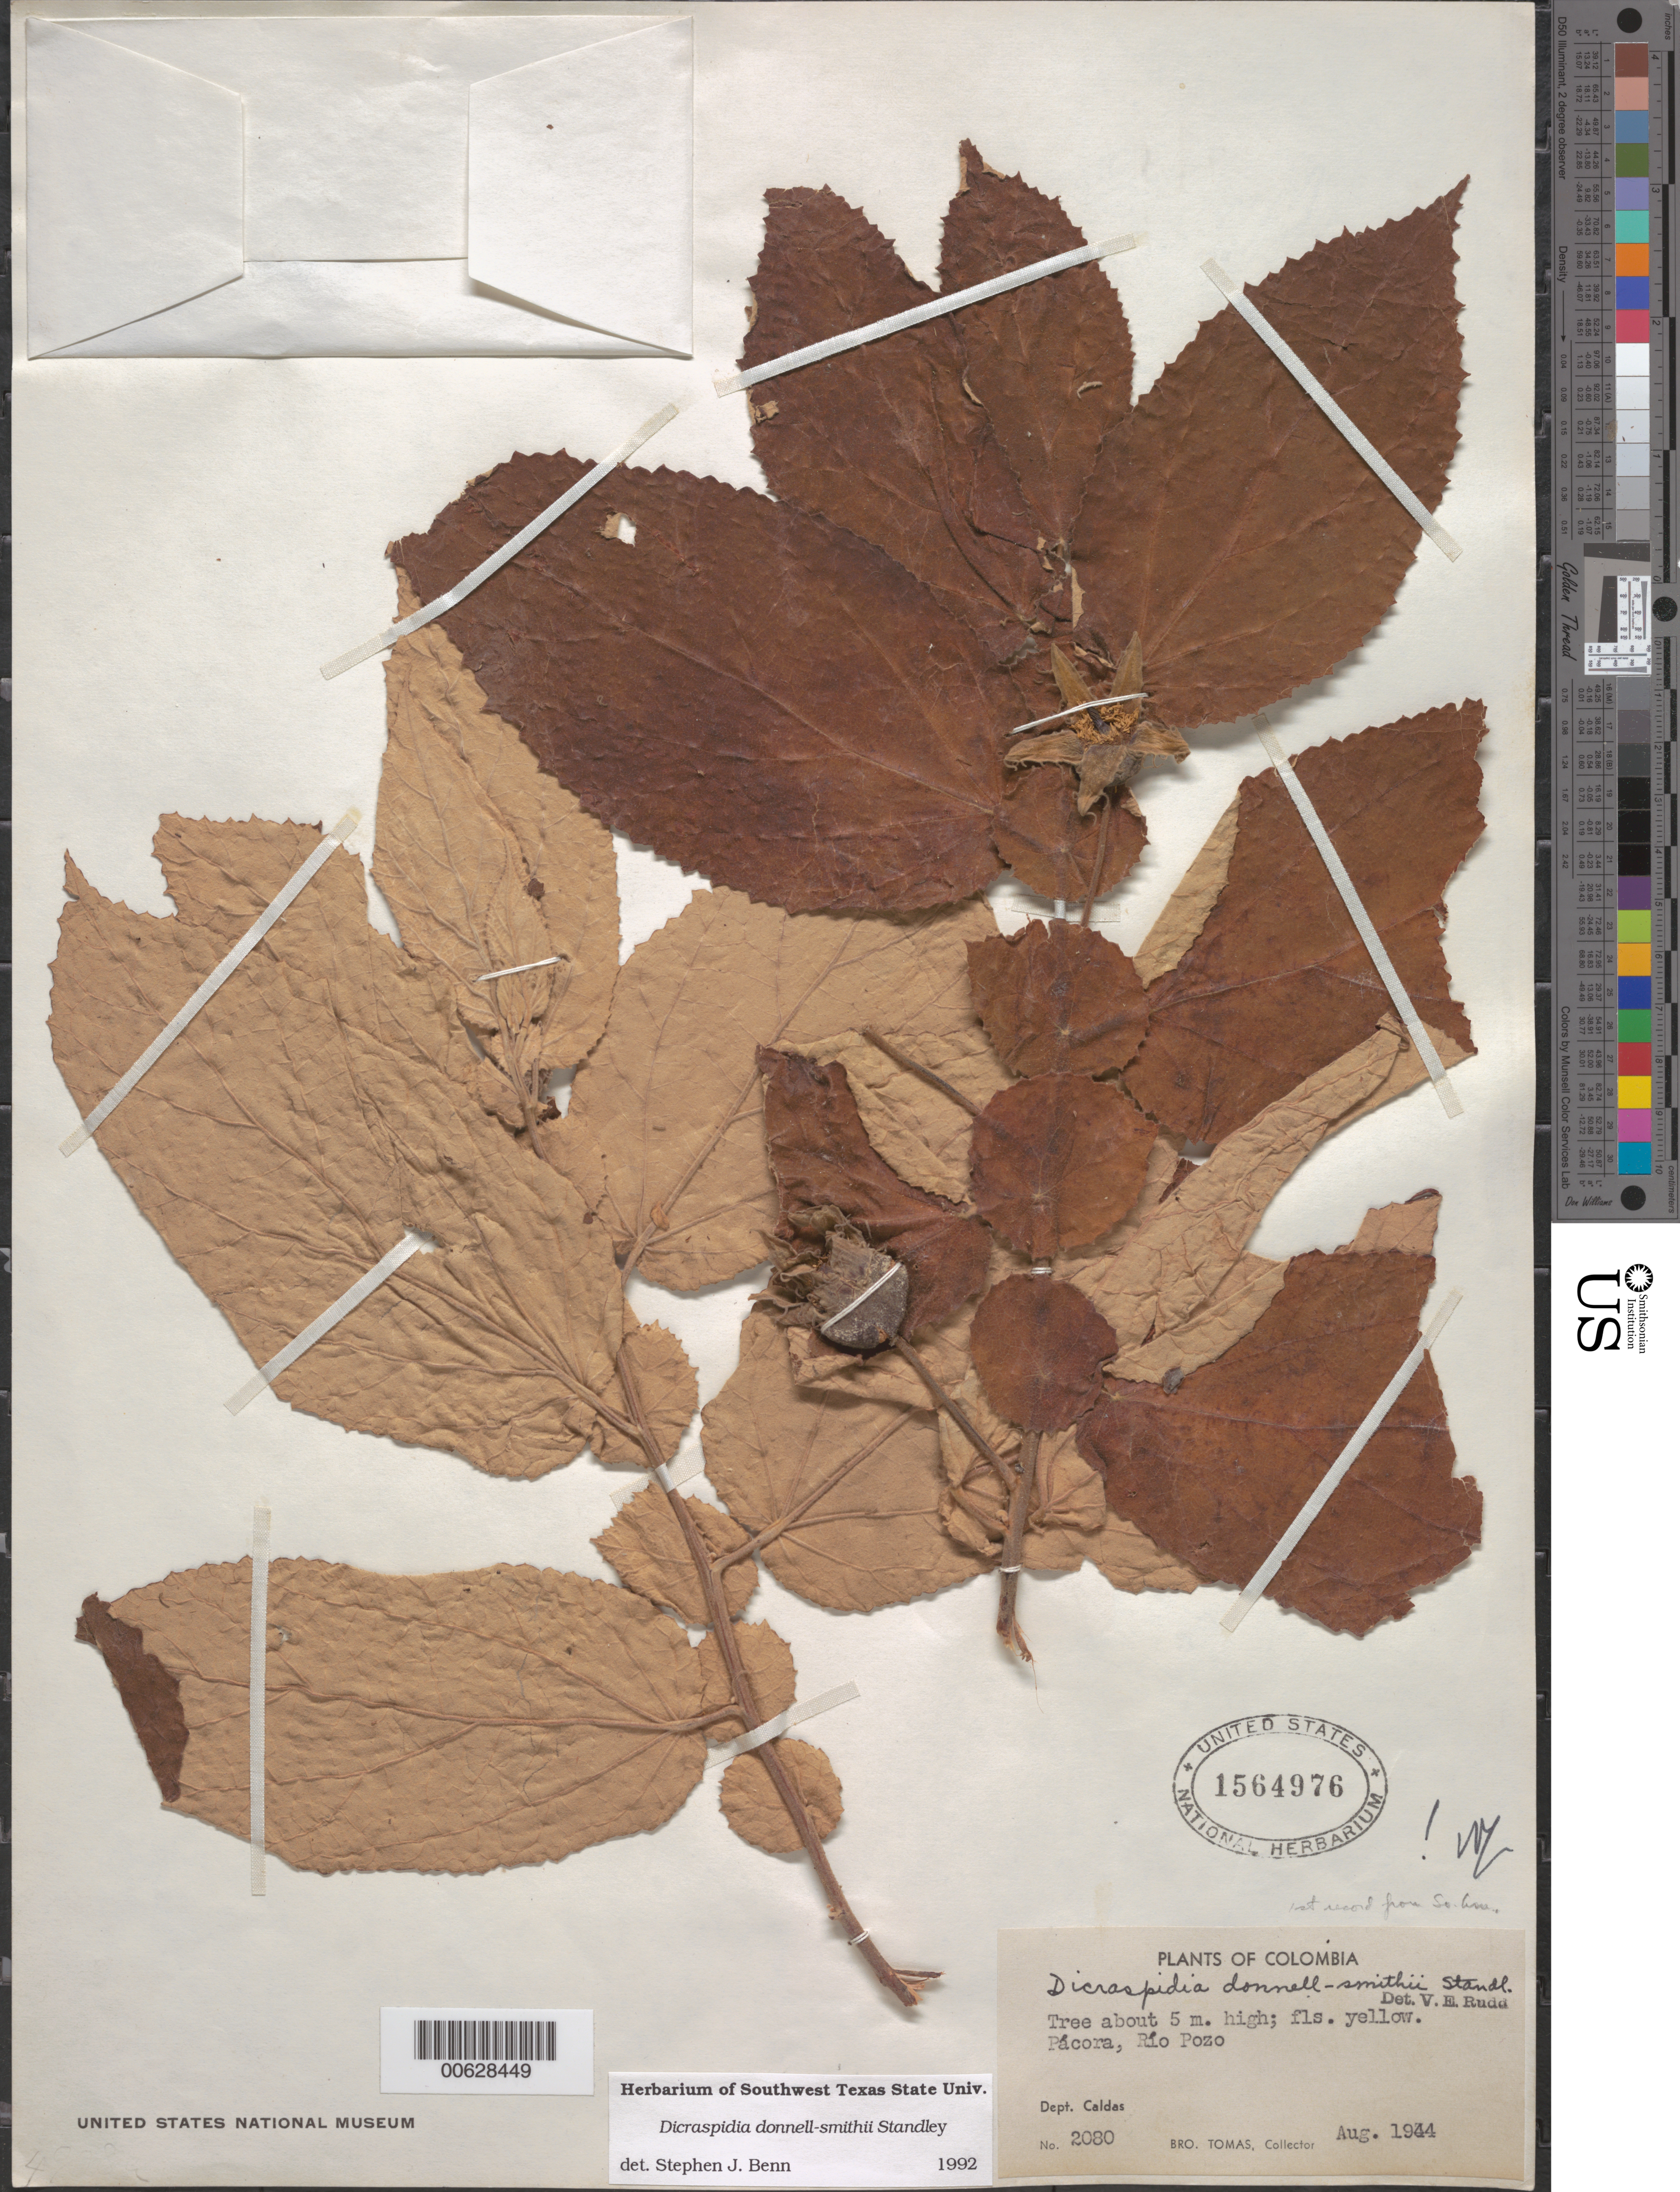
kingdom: Plantae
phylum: Tracheophyta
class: Magnoliopsida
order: Malvales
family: Muntingiaceae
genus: Dicraspidia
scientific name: Dicraspidia donnell-smithii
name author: Standl.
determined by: Benn, S. J.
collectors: Bro. A. Tomas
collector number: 2080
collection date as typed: Aug 1944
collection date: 1944-08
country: Colombia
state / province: Caldas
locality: Pácora, Río Pozo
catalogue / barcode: US 1564976